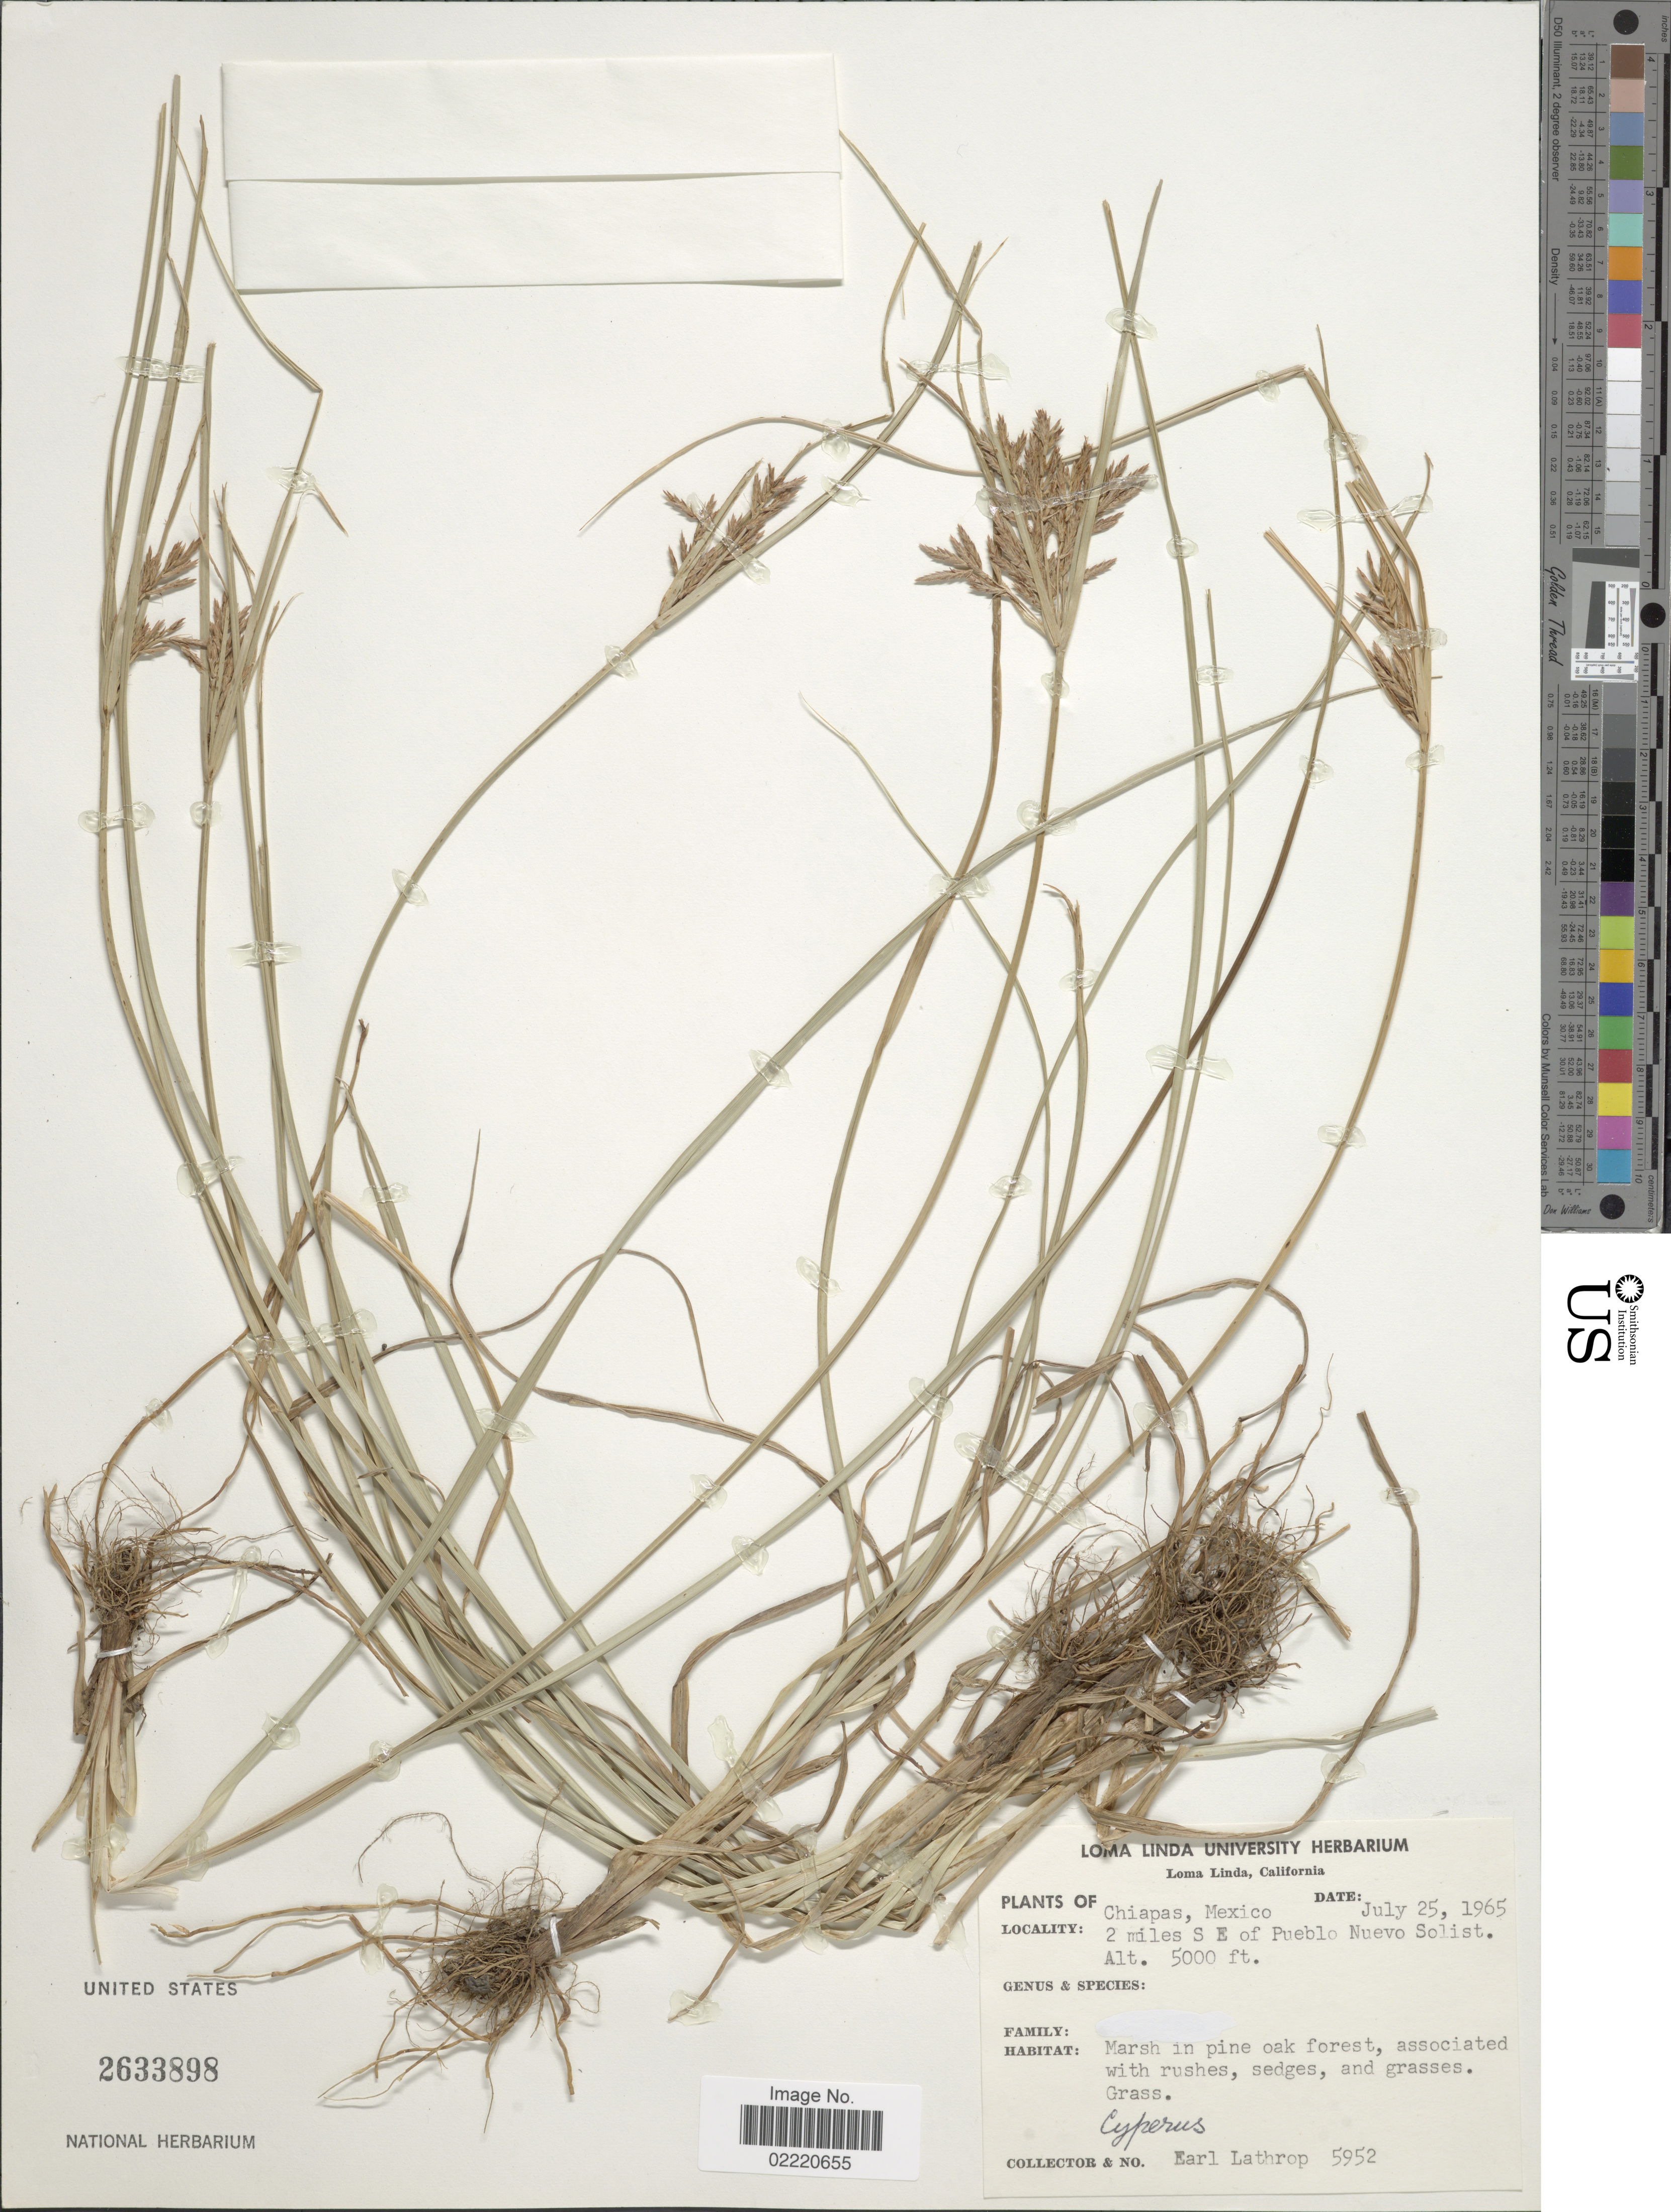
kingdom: Plantae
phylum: Tracheophyta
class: Liliopsida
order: Poales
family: Cyperaceae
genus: Cyperus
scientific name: Cyperus esculentus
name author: L.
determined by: Tucker, G. C.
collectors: E. W. Lathrop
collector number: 5952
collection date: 1965-07-25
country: Mexico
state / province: Chiapas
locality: Chiapas, Mexico, 2 miles SE of Pueblo Nuevo Solist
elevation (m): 1524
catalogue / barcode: US 2633898